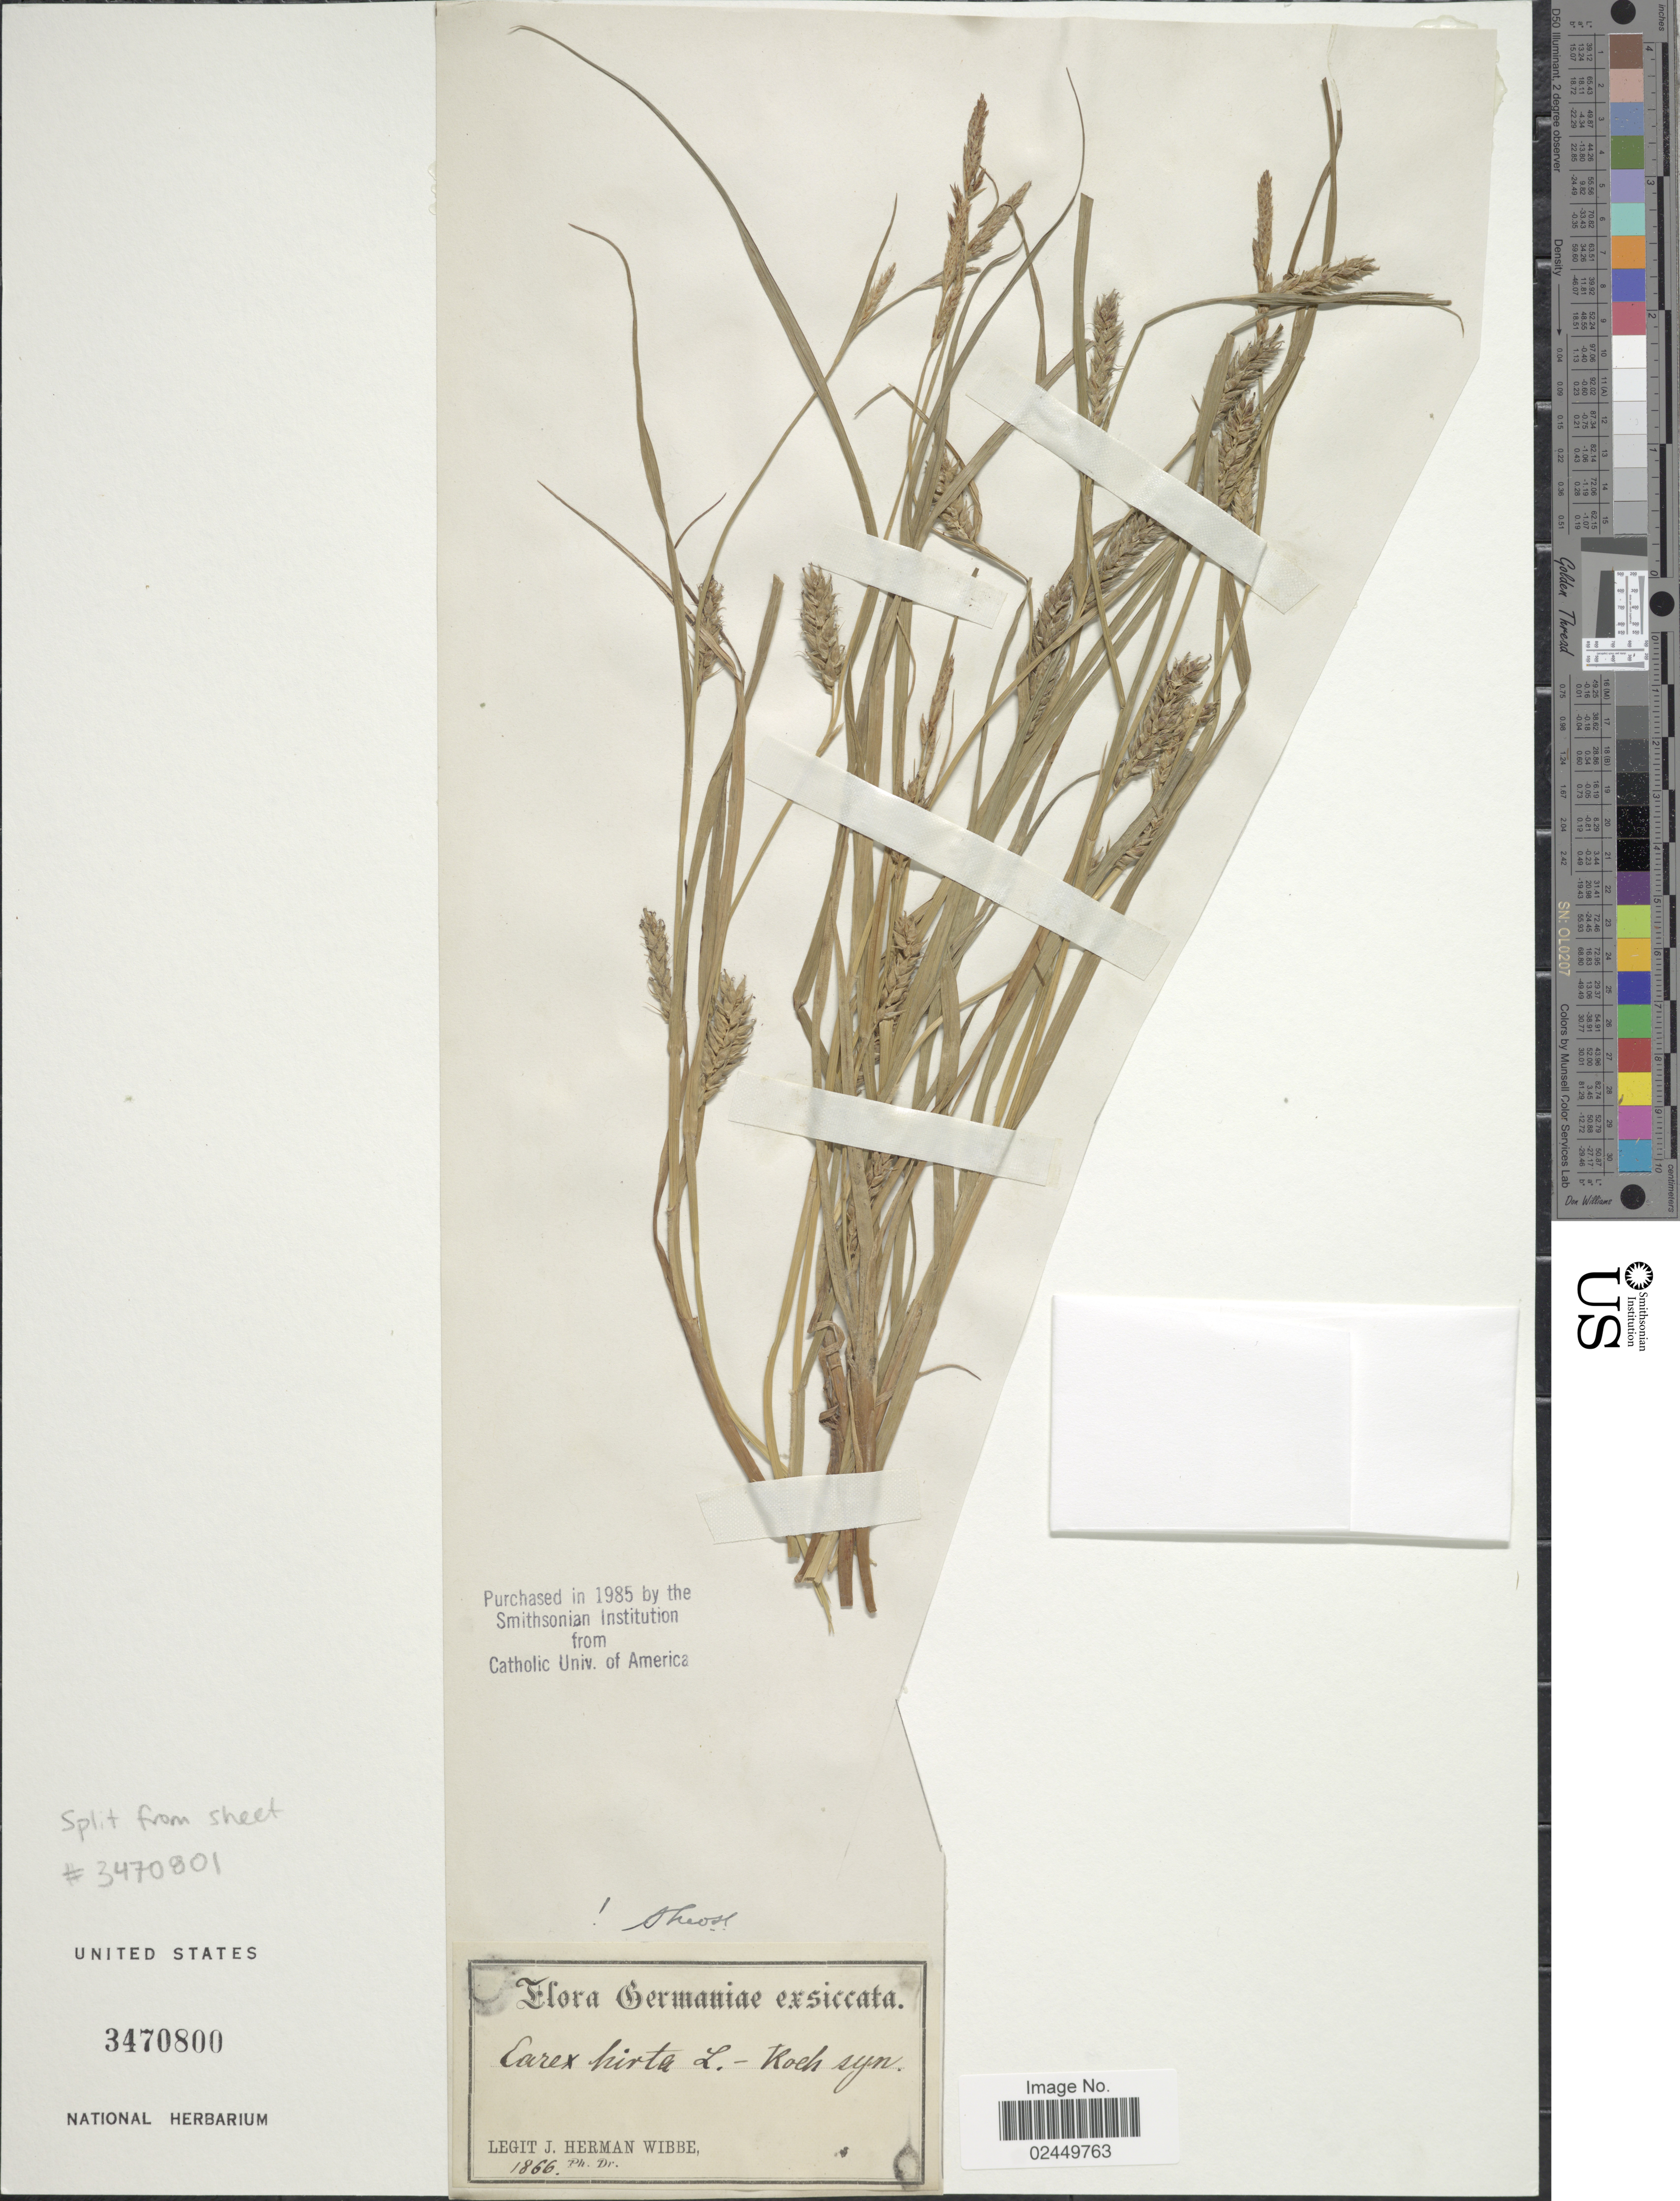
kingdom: Plantae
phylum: Tracheophyta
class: Liliopsida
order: Poales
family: Cyperaceae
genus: Carex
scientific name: Carex hirta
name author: L.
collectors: J. Wibbe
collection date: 1866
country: Germany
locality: Germaniae.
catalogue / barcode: US 3470800